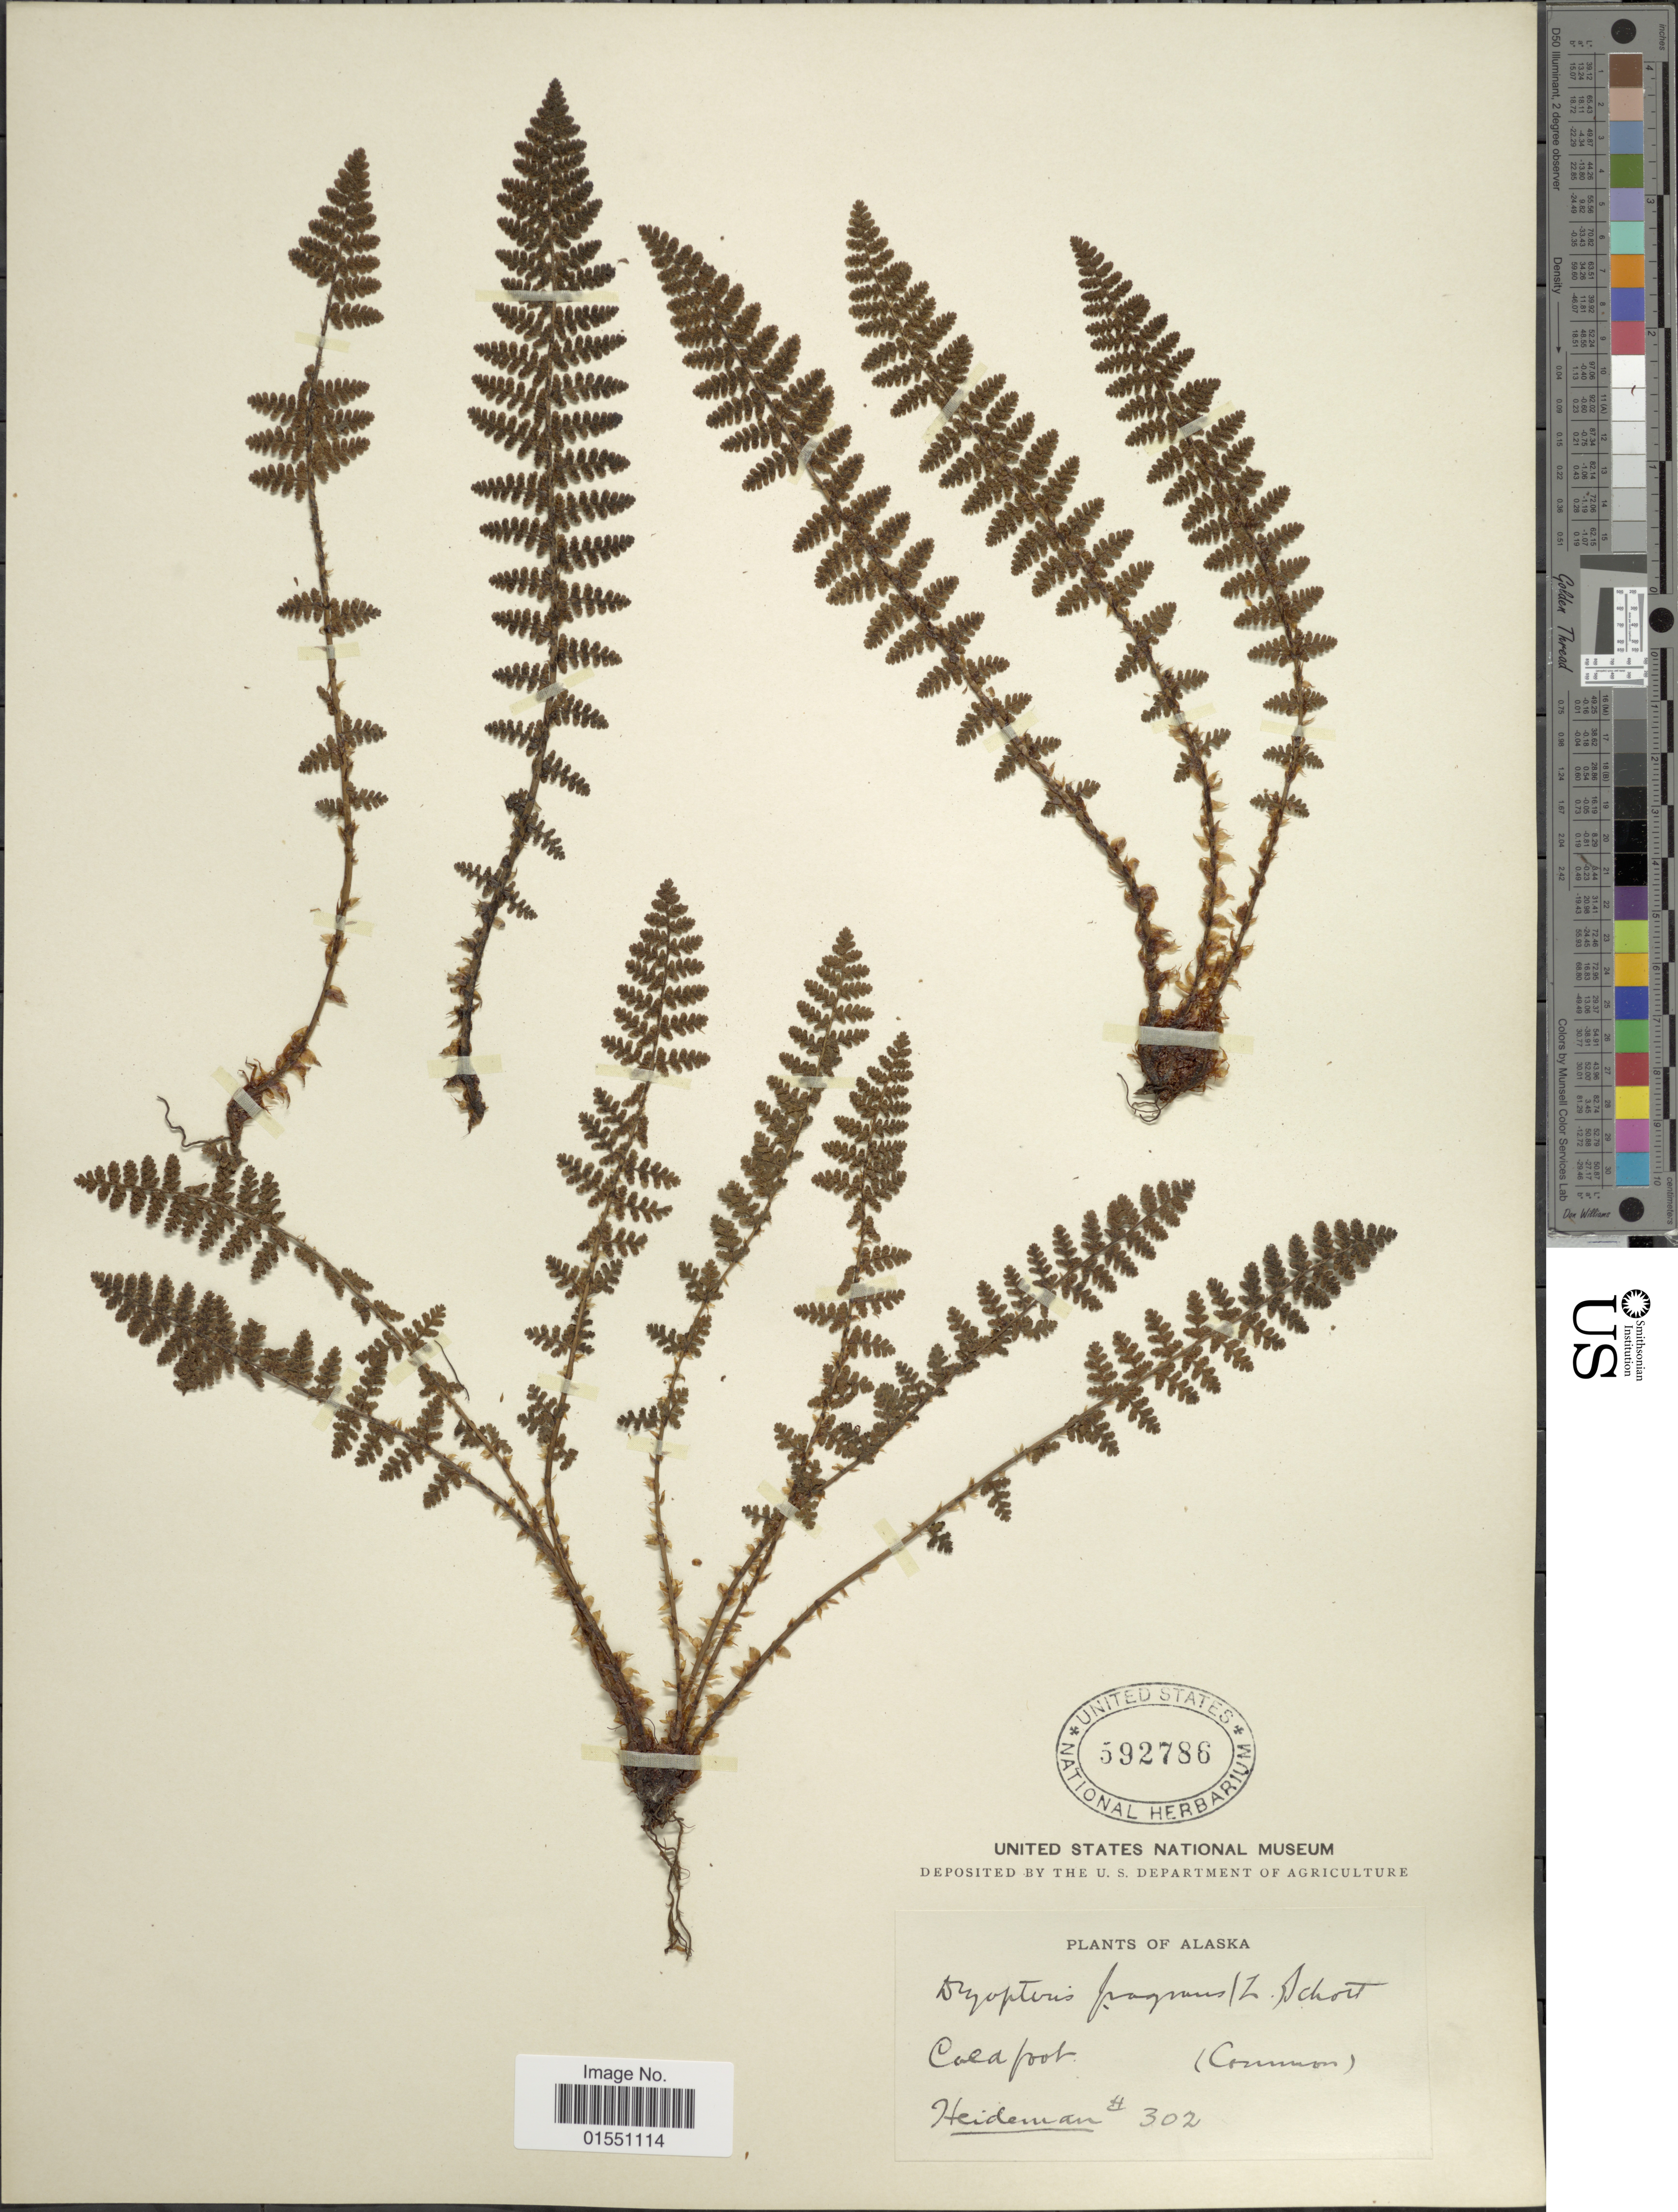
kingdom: Plantae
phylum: Tracheophyta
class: Polypodiopsida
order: Polypodiales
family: Dryopteridaceae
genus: Dryopteris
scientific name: Dryopteris fragrans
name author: (L.) Schott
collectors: Heideman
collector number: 302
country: United States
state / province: Alaska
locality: Coldfoot.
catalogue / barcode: US 592786